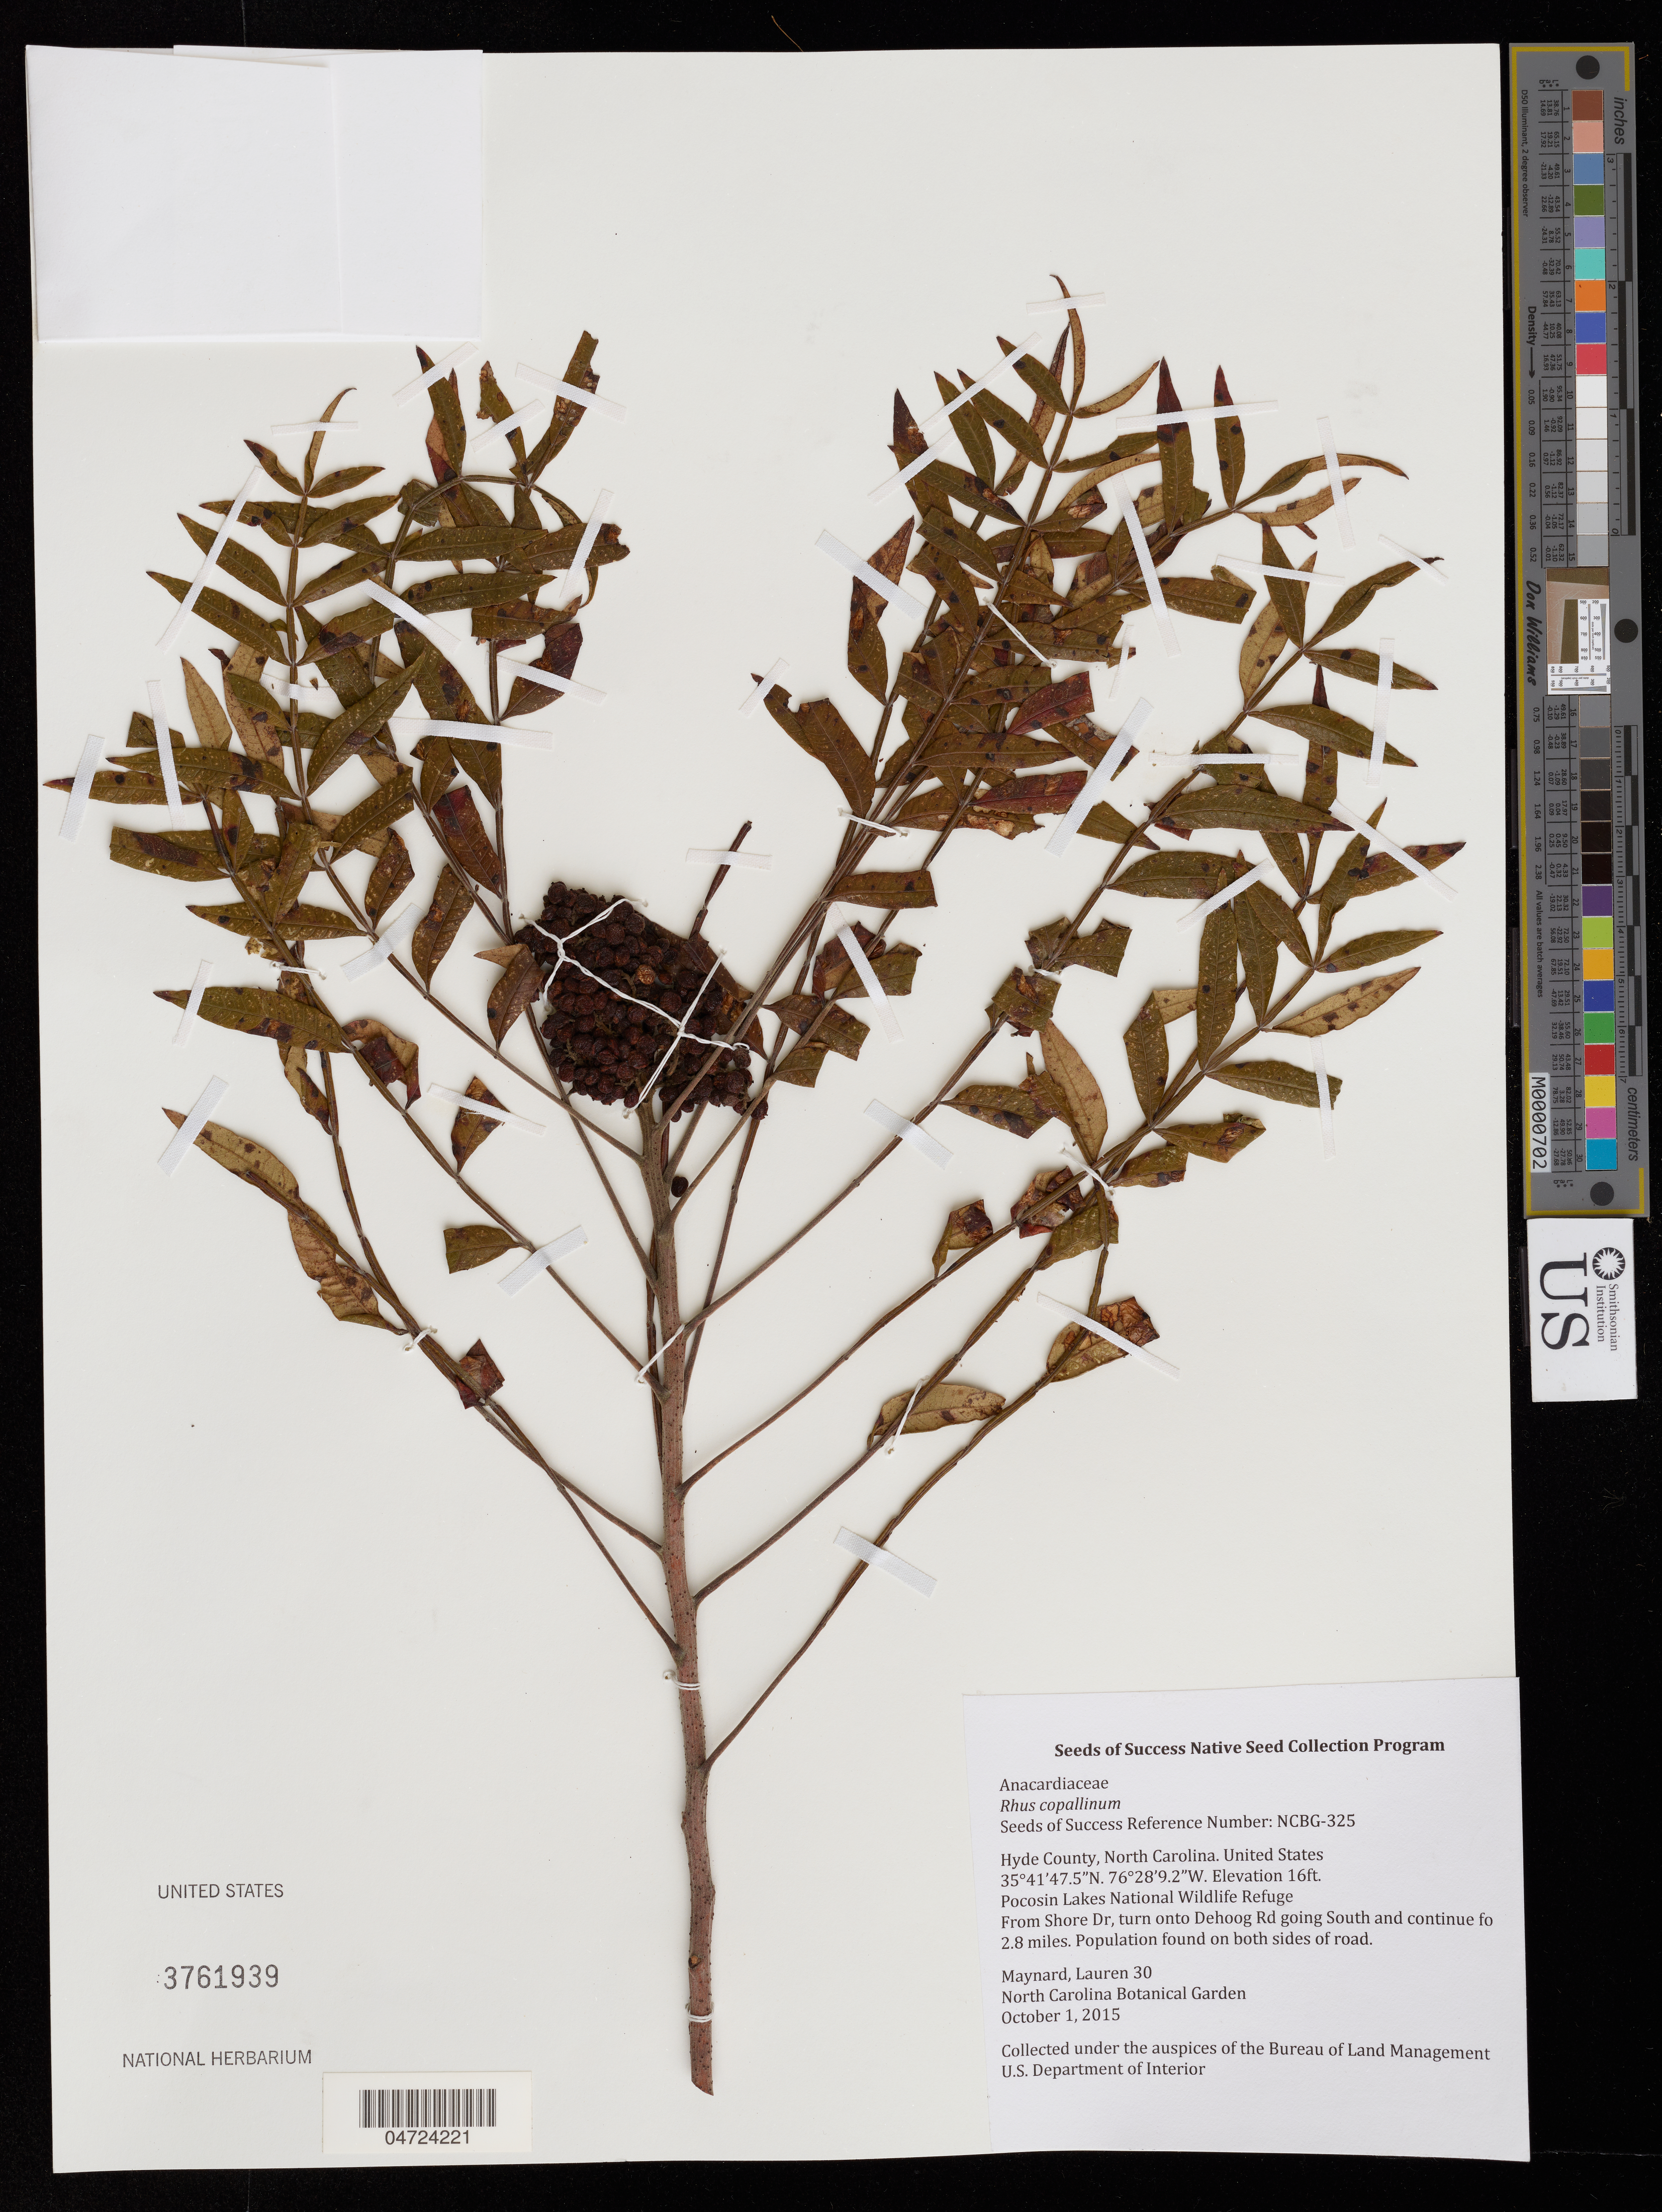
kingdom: Plantae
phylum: Tracheophyta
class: Magnoliopsida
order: Sapindales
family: Anacardiaceae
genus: Rhus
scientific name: Rhus copallinum var. latifolia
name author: Engl.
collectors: L. Maynard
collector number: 30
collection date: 2015-10-01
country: United States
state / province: North Carolina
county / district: Hyde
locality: Hyde County. Pocosin Lakes National Wildlife Refuge. From Shore Dr, turn onto Dehoog Rd going South and continue fo 2.8 miles. Population found on both sides of road.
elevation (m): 5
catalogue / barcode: US 3761939